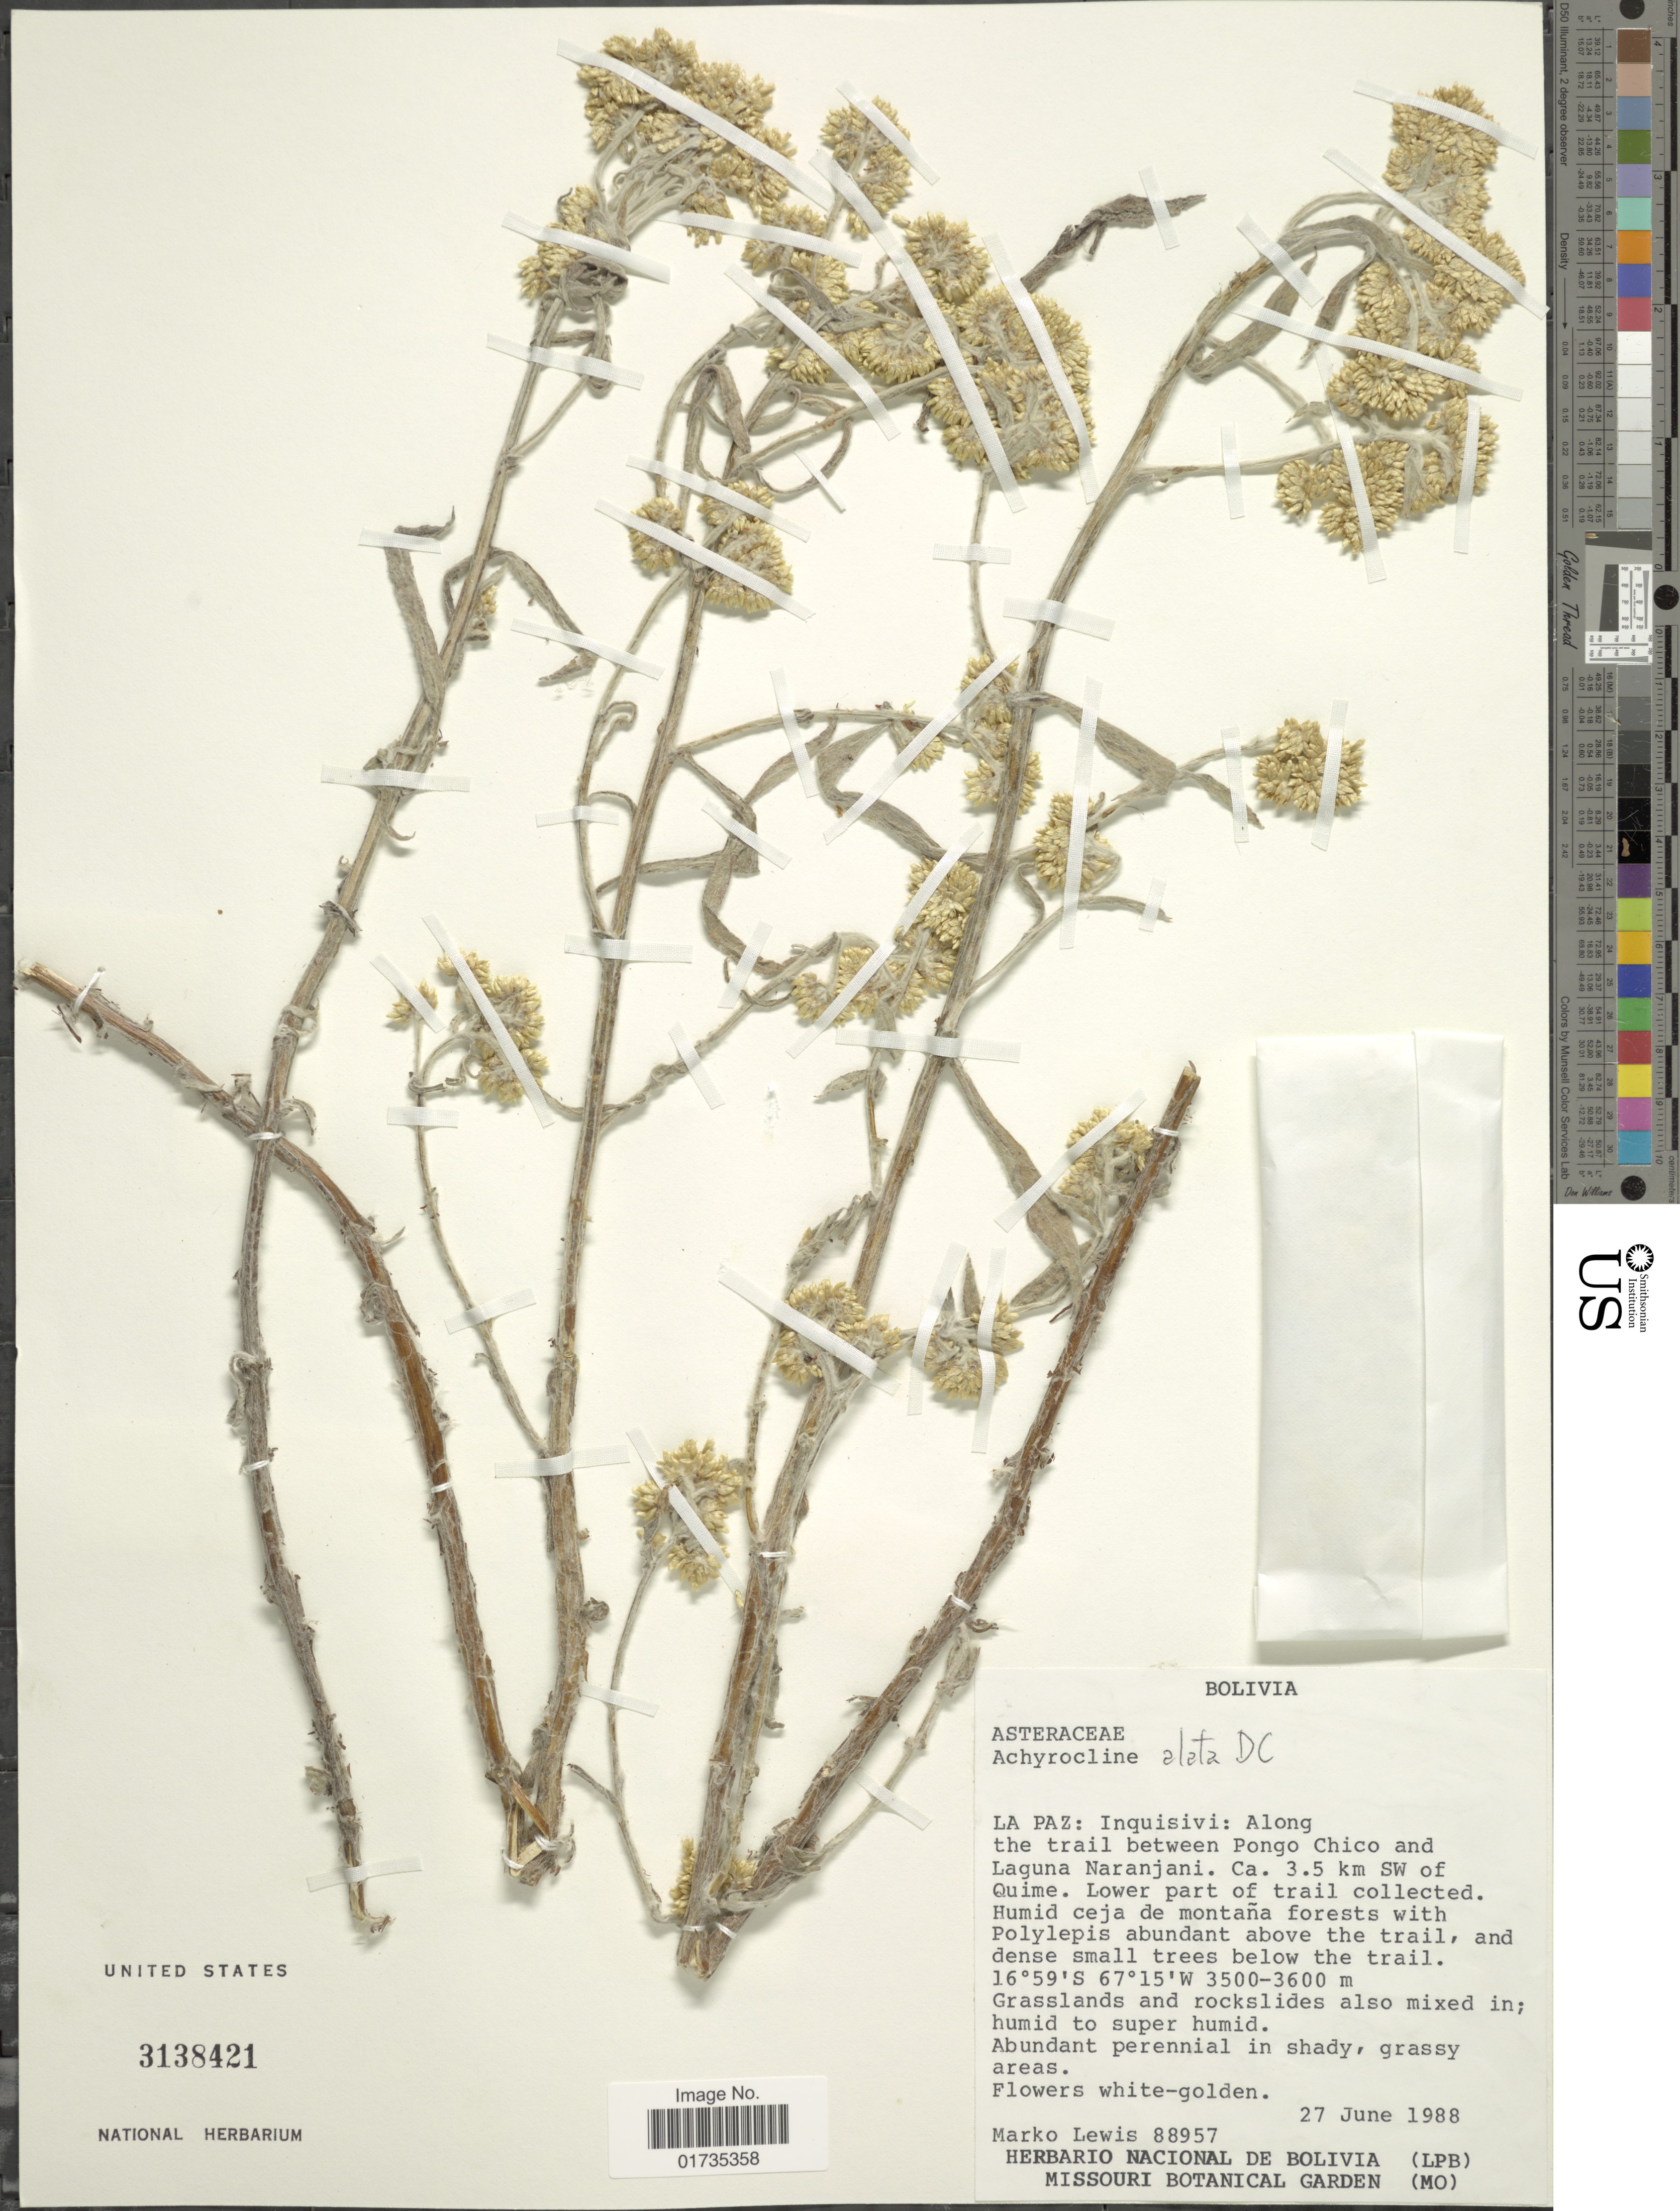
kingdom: Plantae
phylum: Tracheophyta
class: Magnoliopsida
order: Asterales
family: Asteraceae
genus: Achyrocline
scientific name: Achyrocline alata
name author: (Kunth) DC.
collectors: M. A. Lewis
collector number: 88957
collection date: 1988-06-27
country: Bolivia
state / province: La Paz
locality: Boliviai. La Paz: Inquisivi: Along the trail between Pongo Chico and Laguna Naranjani. Ca. 3.5 km SW of Quime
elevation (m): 3500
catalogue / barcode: US 3138421